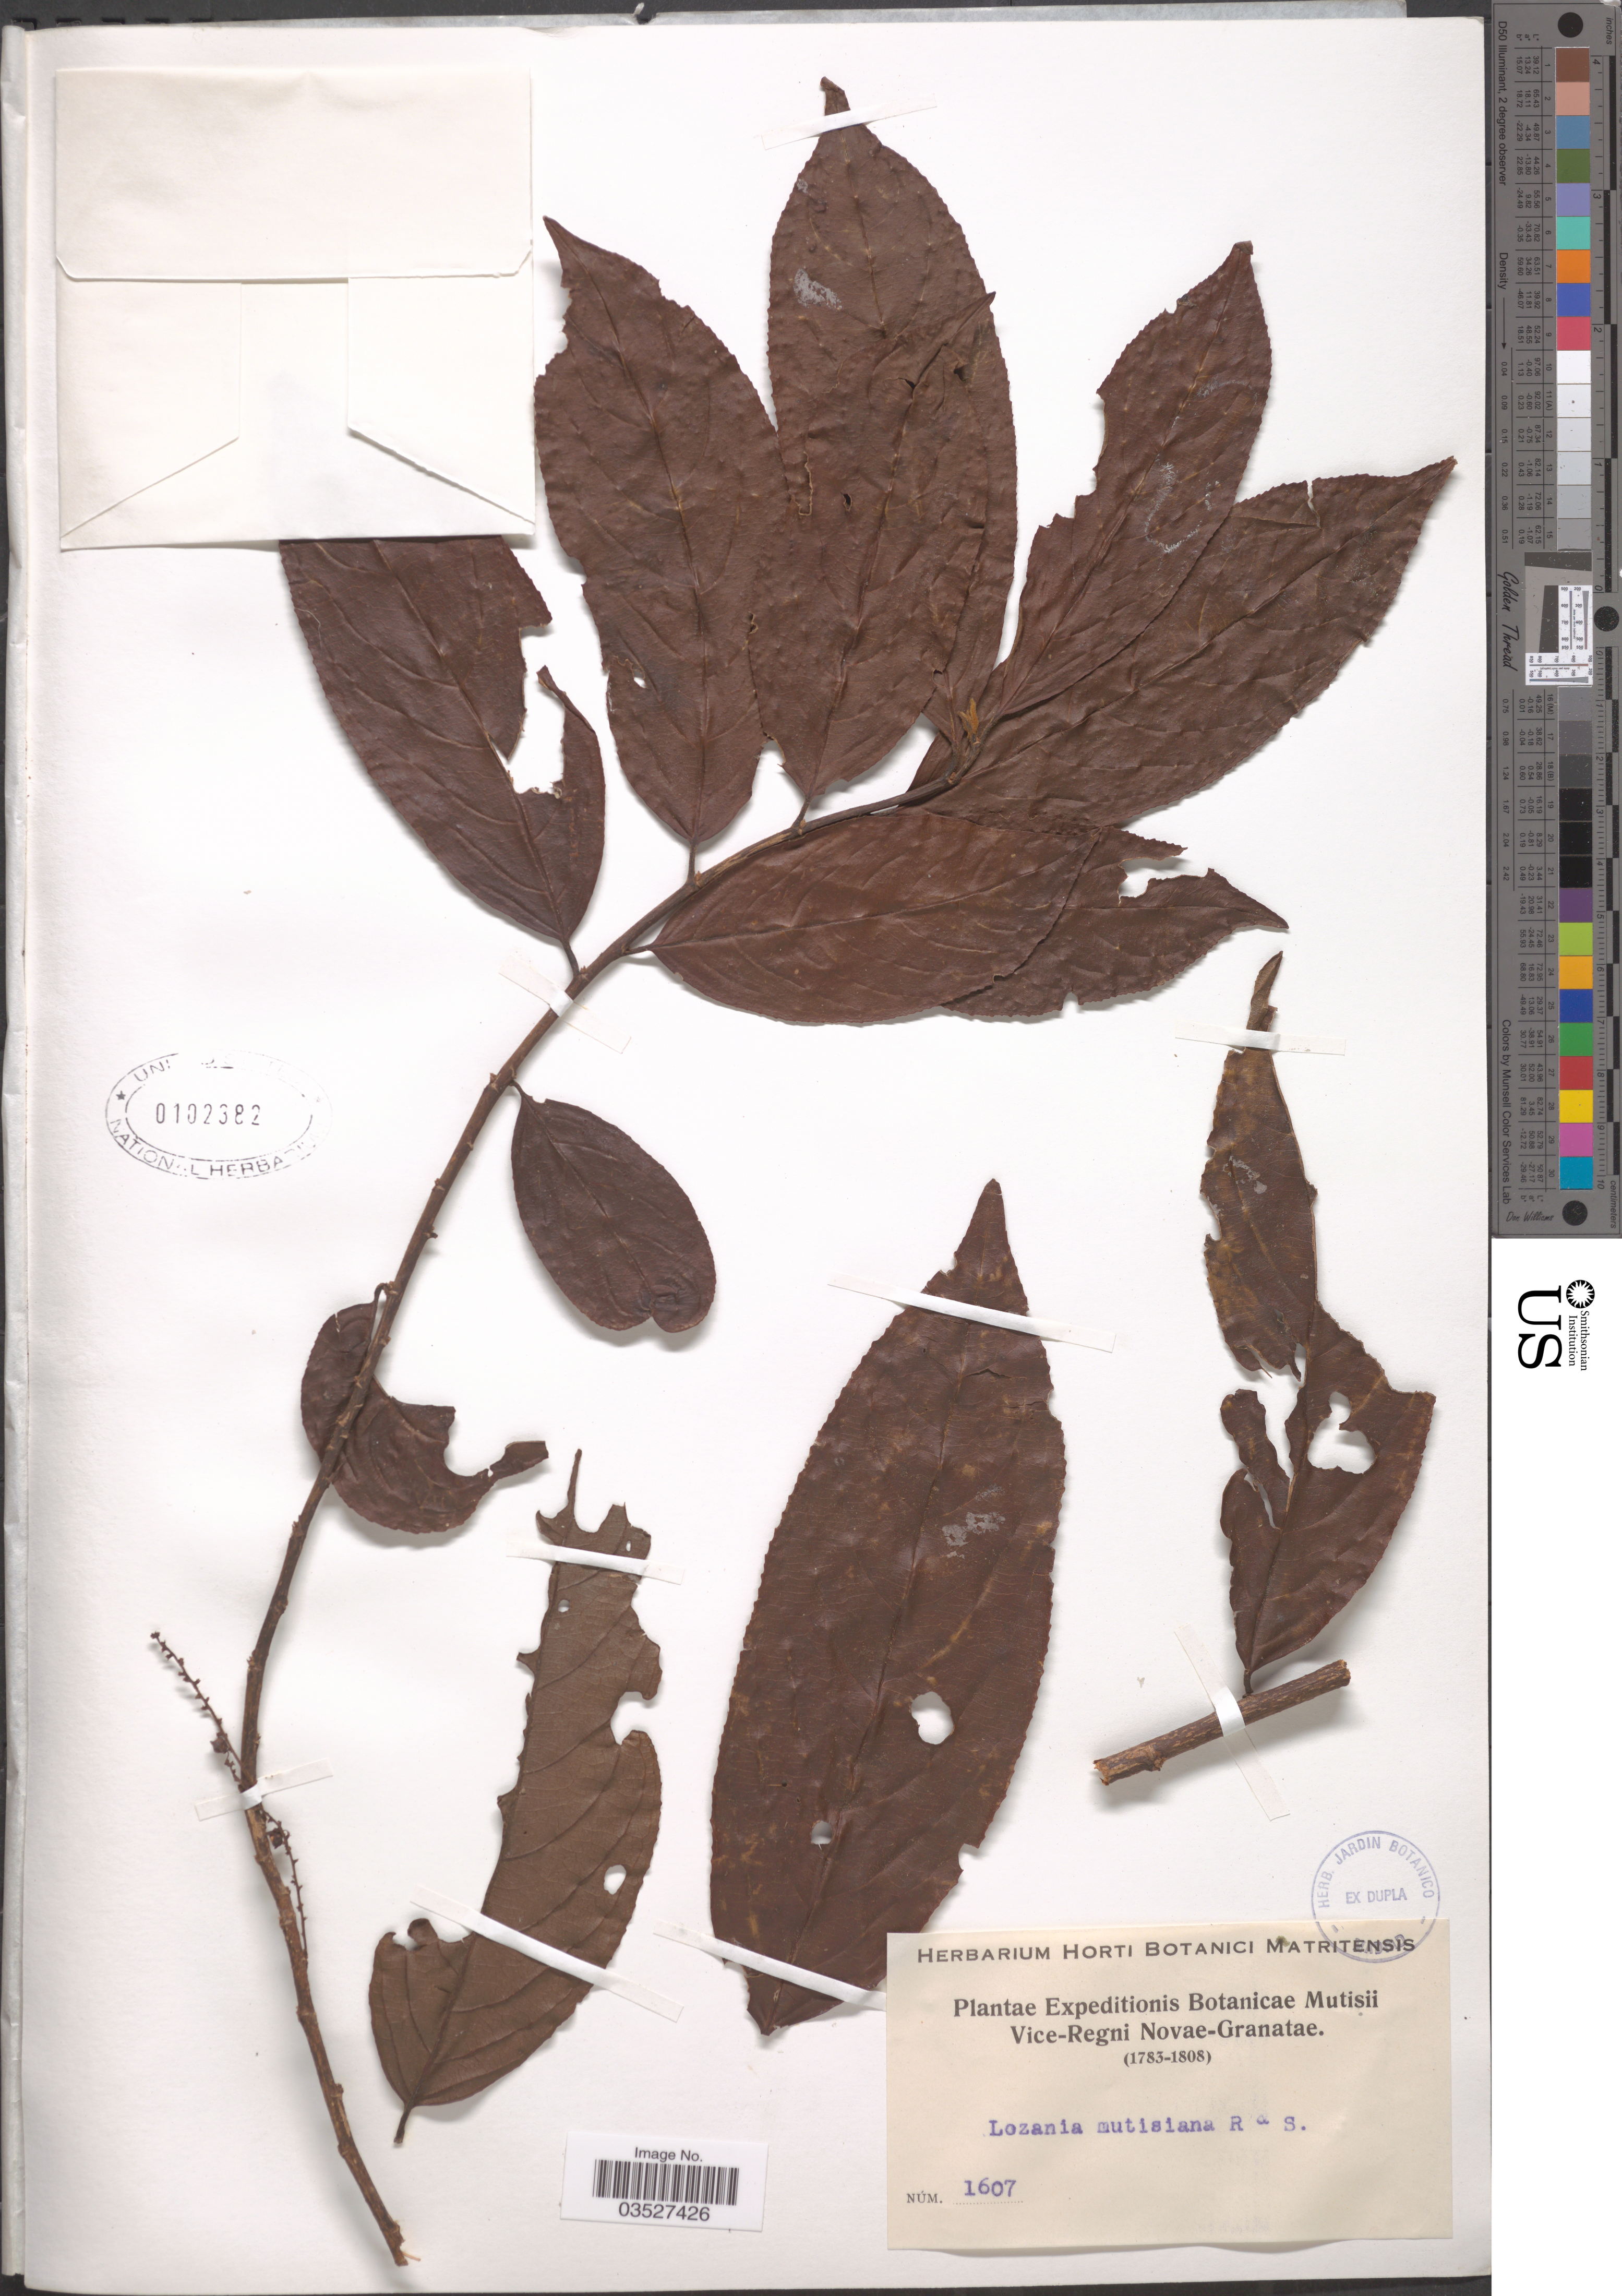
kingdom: Plantae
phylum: Tracheophyta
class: Magnoliopsida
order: Malpighiales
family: Lacistemataceae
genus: Lozania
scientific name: Lozania mutisiana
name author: Schult. in Roem. & Schult.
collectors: Expeditions Botanicae Mutisii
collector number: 1607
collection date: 1783/1808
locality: Vice-Regni Novae-Granatae.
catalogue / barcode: US 102382